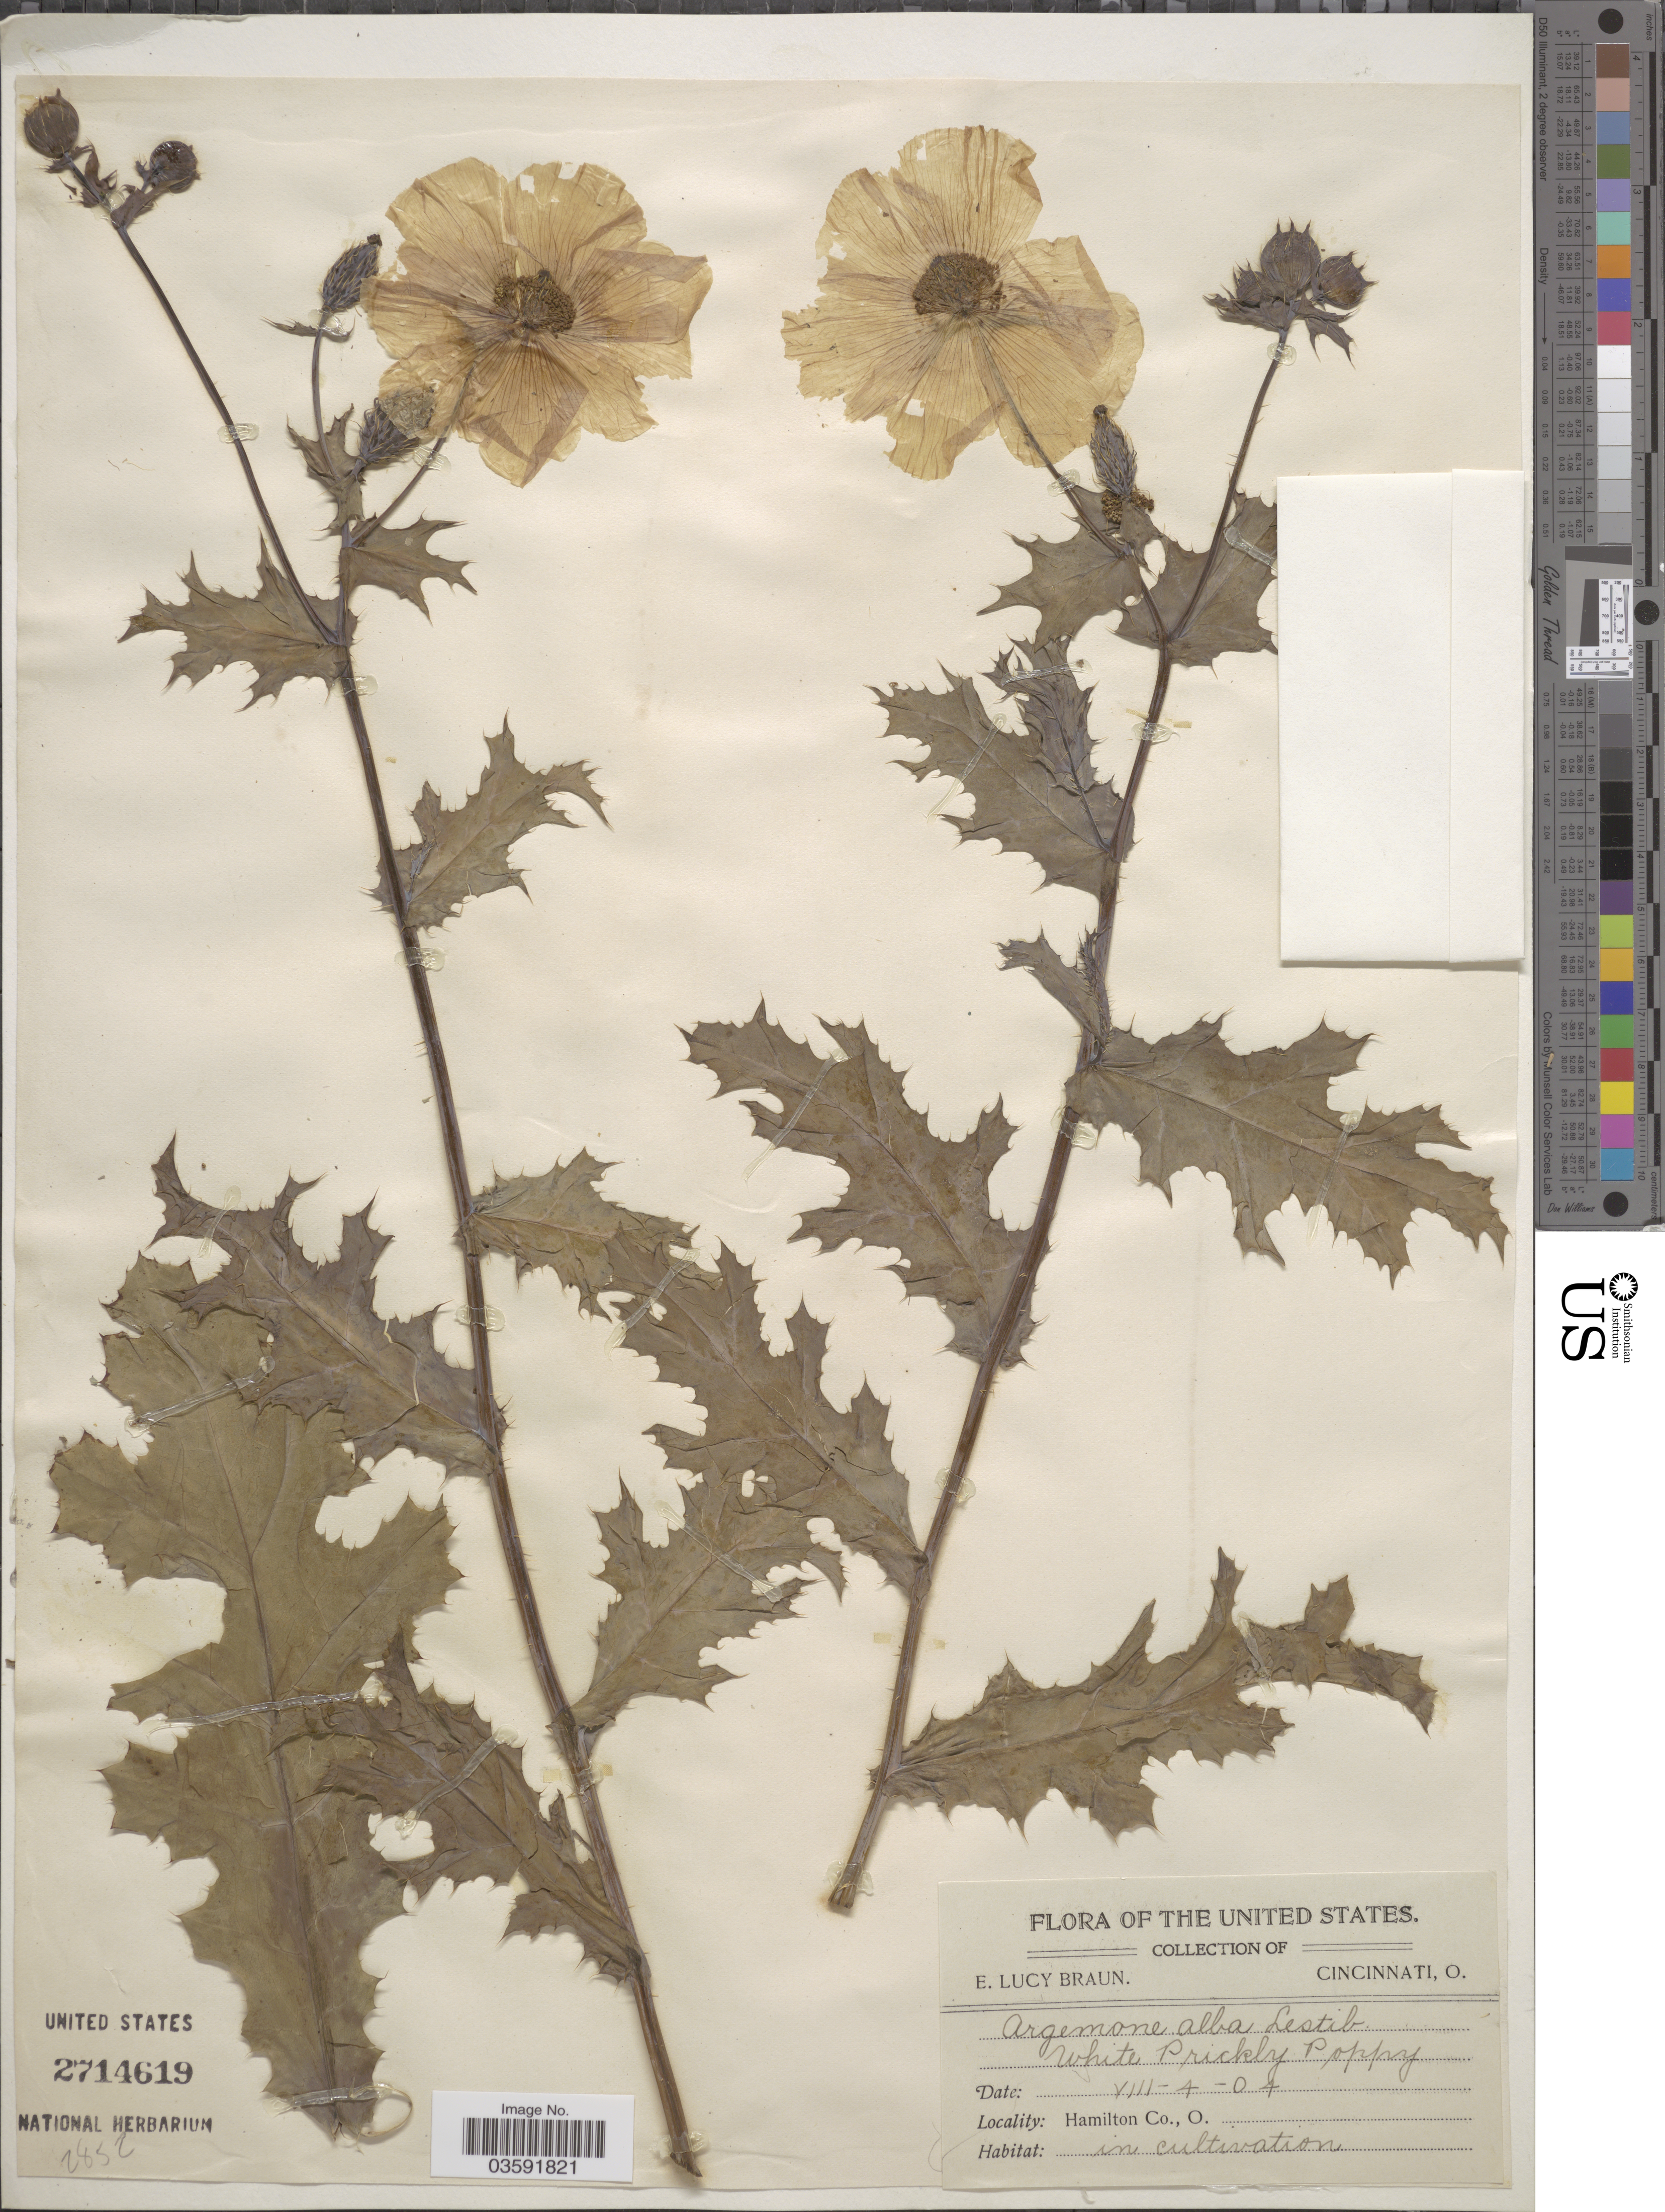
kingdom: Plantae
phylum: Tracheophyta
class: Magnoliopsida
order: Ranunculales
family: Papaveraceae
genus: Argemone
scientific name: Argemone albiflora subsp. albiflora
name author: Hornem.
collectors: E. L. Braun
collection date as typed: Transcribed d/m/y: 4/8/4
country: United States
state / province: Ohio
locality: Hamilton Co.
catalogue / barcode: US 2714619